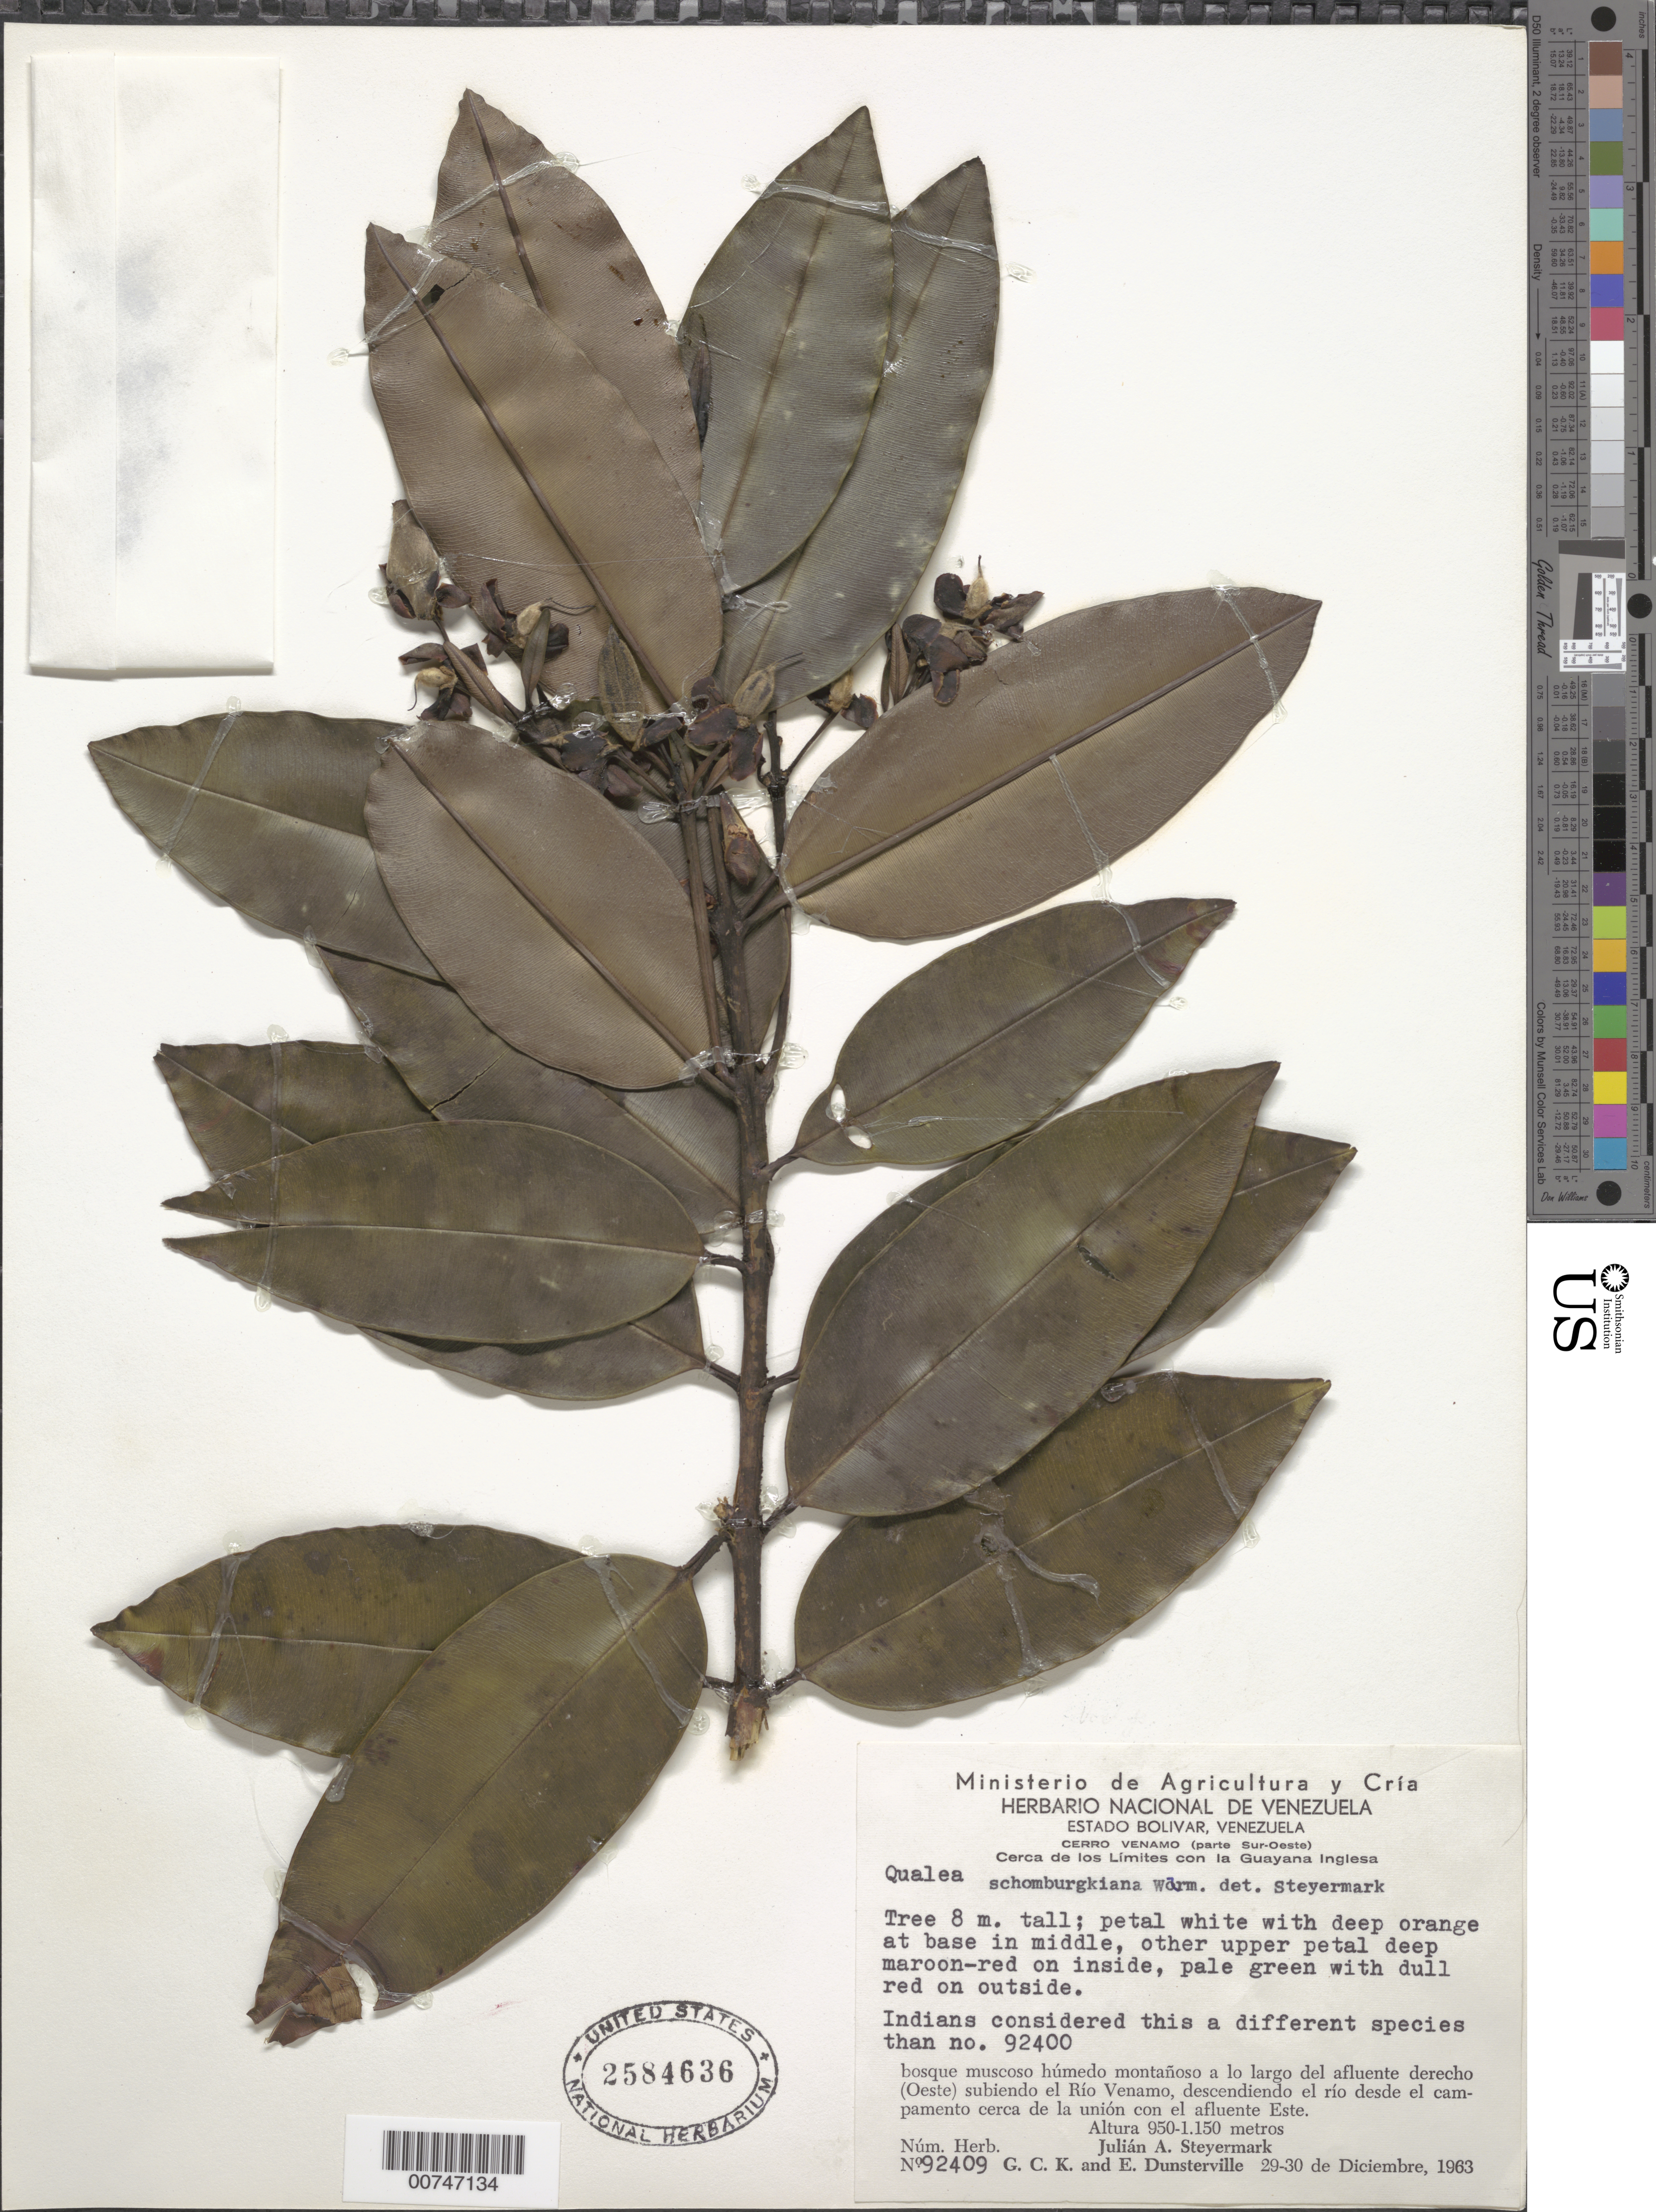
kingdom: Plantae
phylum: Tracheophyta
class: Magnoliopsida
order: Myrtales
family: Vochysiaceae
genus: Qualea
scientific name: Qualea schomburgkiana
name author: Warm.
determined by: Steyermark, Julian A., (VEN)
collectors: J. Steyermark, G. C. K. Dunsterville & E. Dunsterville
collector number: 92409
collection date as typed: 29-Dec-63 to 30-Dec-63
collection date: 1963-12-29/1963-12-30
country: Venezuela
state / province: Bolívar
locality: Cerro Venamo, SW part, Río Venamo, descendiendo el río desde el campamento cerca de la unión con el afluente Este. Cerca de los limites con la Guayana inglesa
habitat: Bosque muscoso humedo montanoso a lo largo del rio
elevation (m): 950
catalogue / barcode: US 2584636